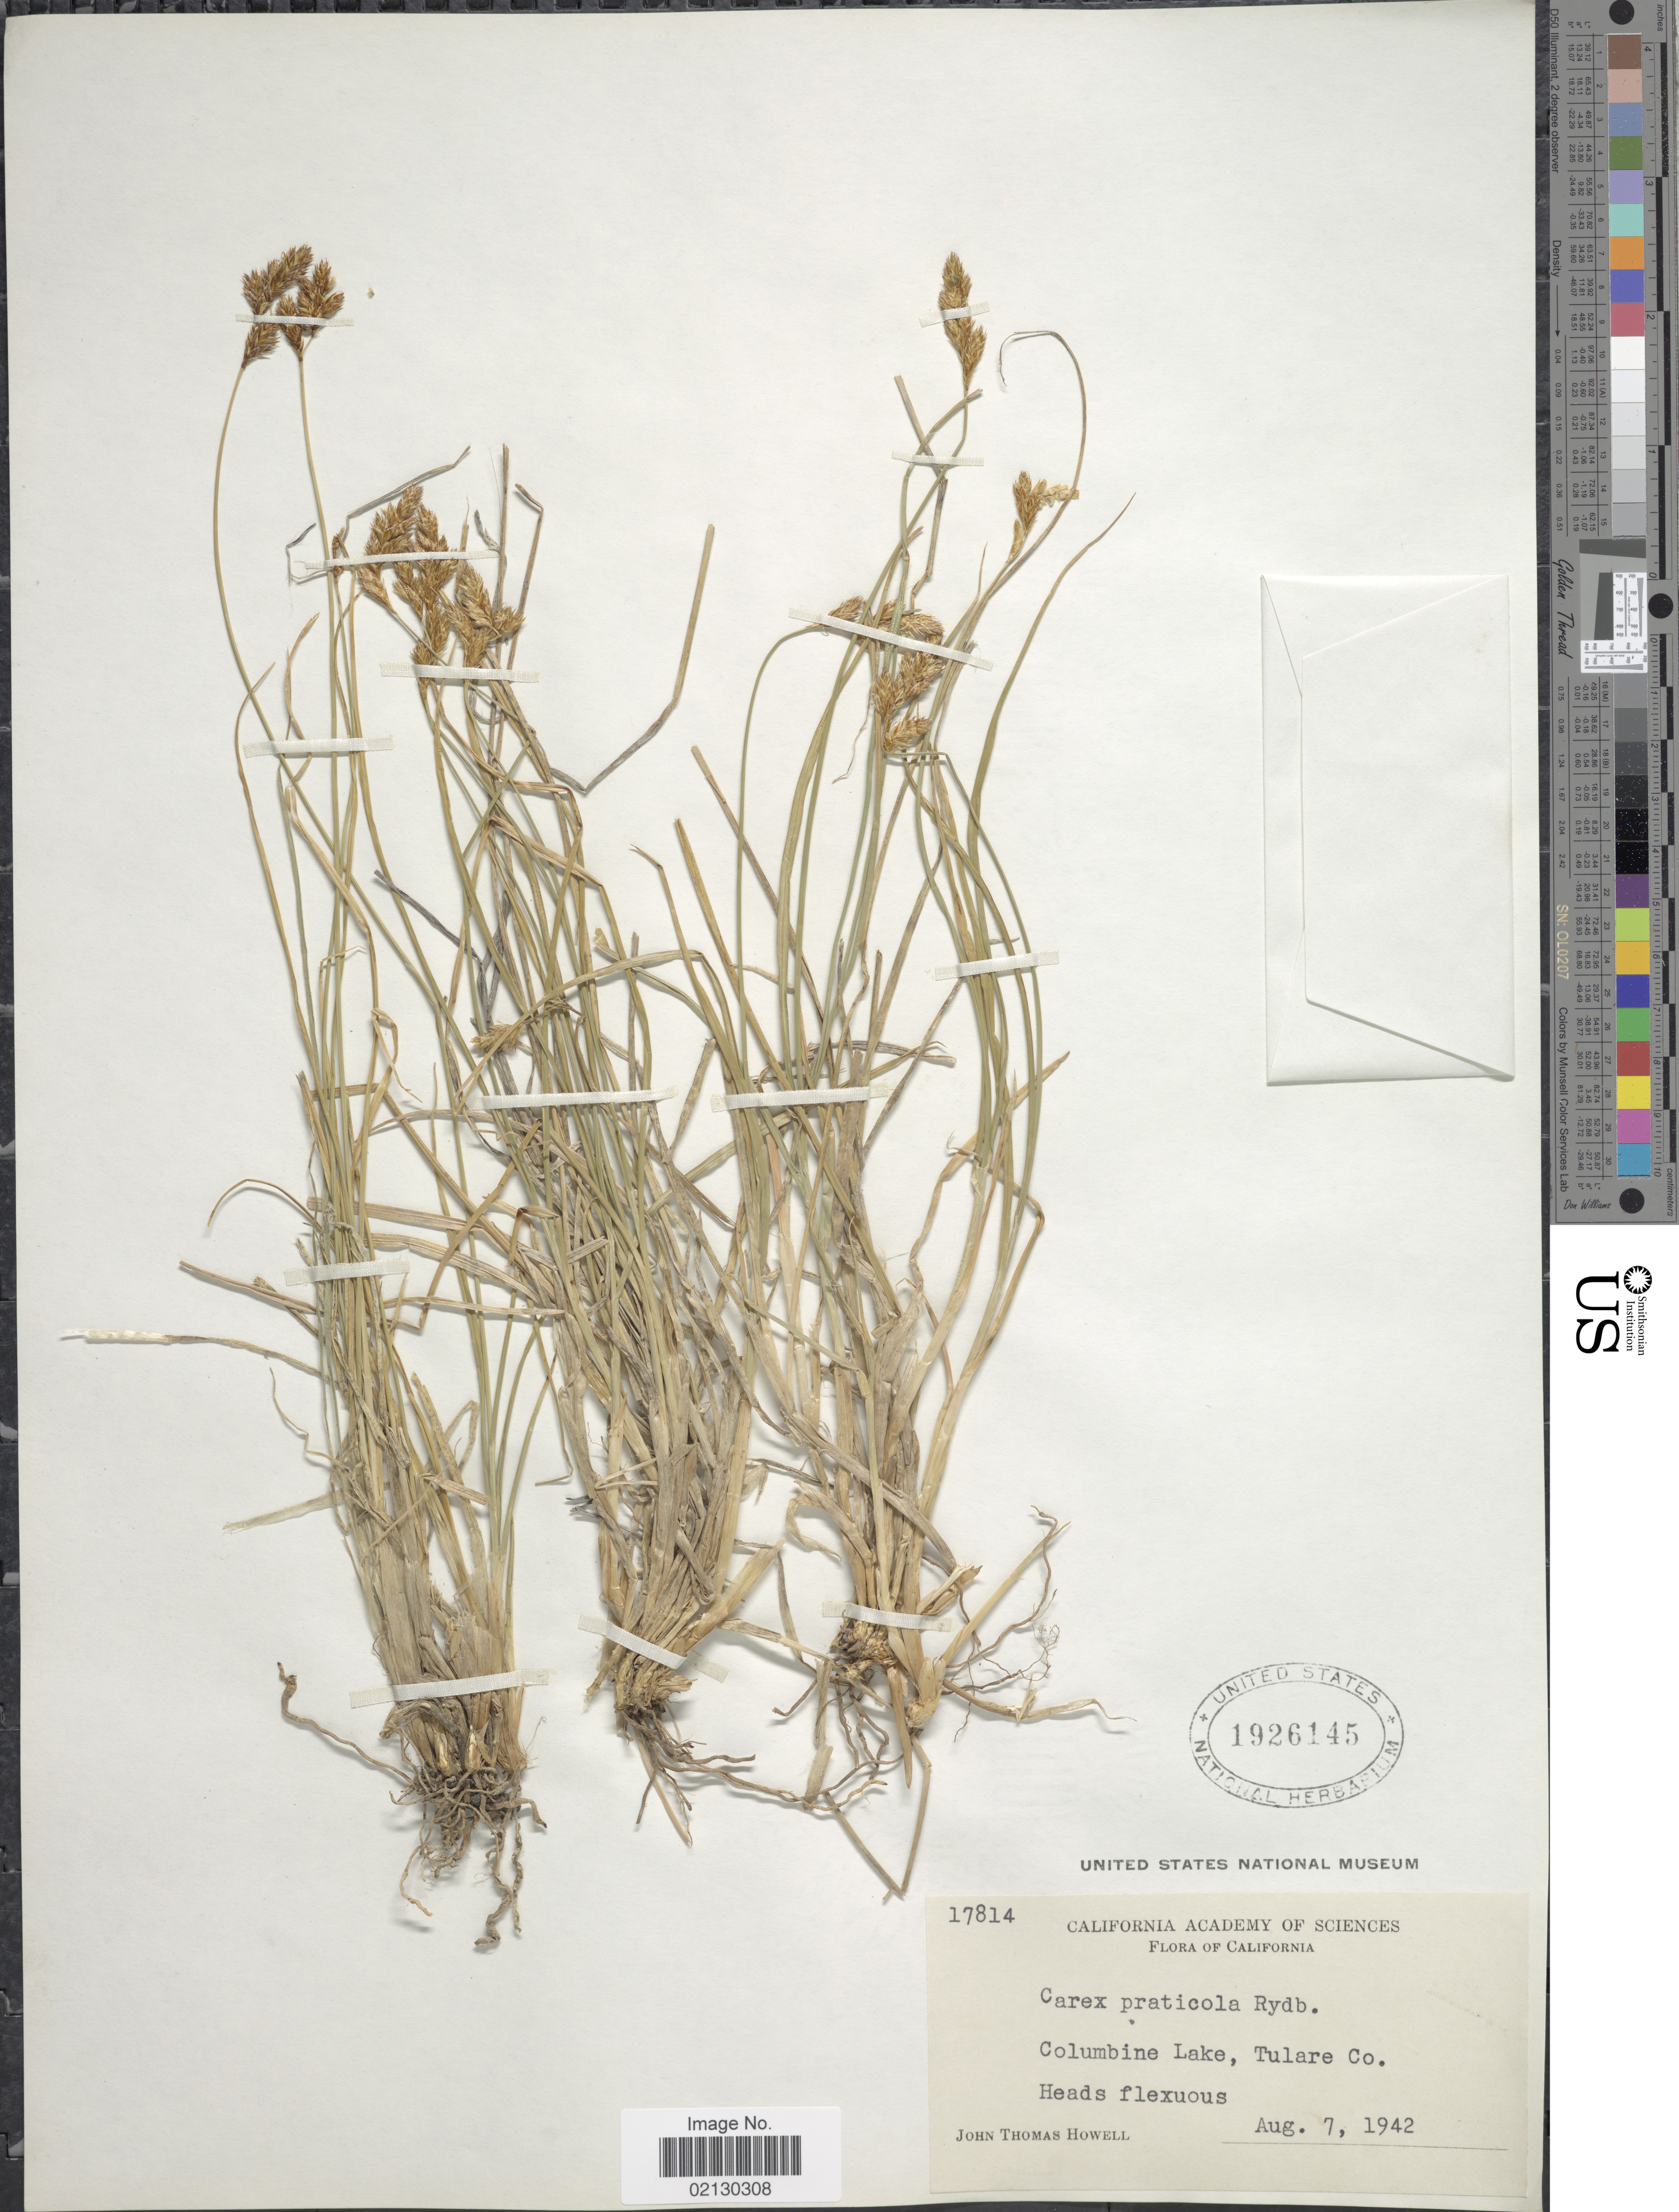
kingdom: Plantae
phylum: Tracheophyta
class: Liliopsida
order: Poales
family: Cyperaceae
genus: Carex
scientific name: Carex praticola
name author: Rydb.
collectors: J. T. Howell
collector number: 17814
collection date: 1942-08-07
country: United States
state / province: California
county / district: Tulare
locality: Columbine Lake, Tulare Co.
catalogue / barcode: US 1926145